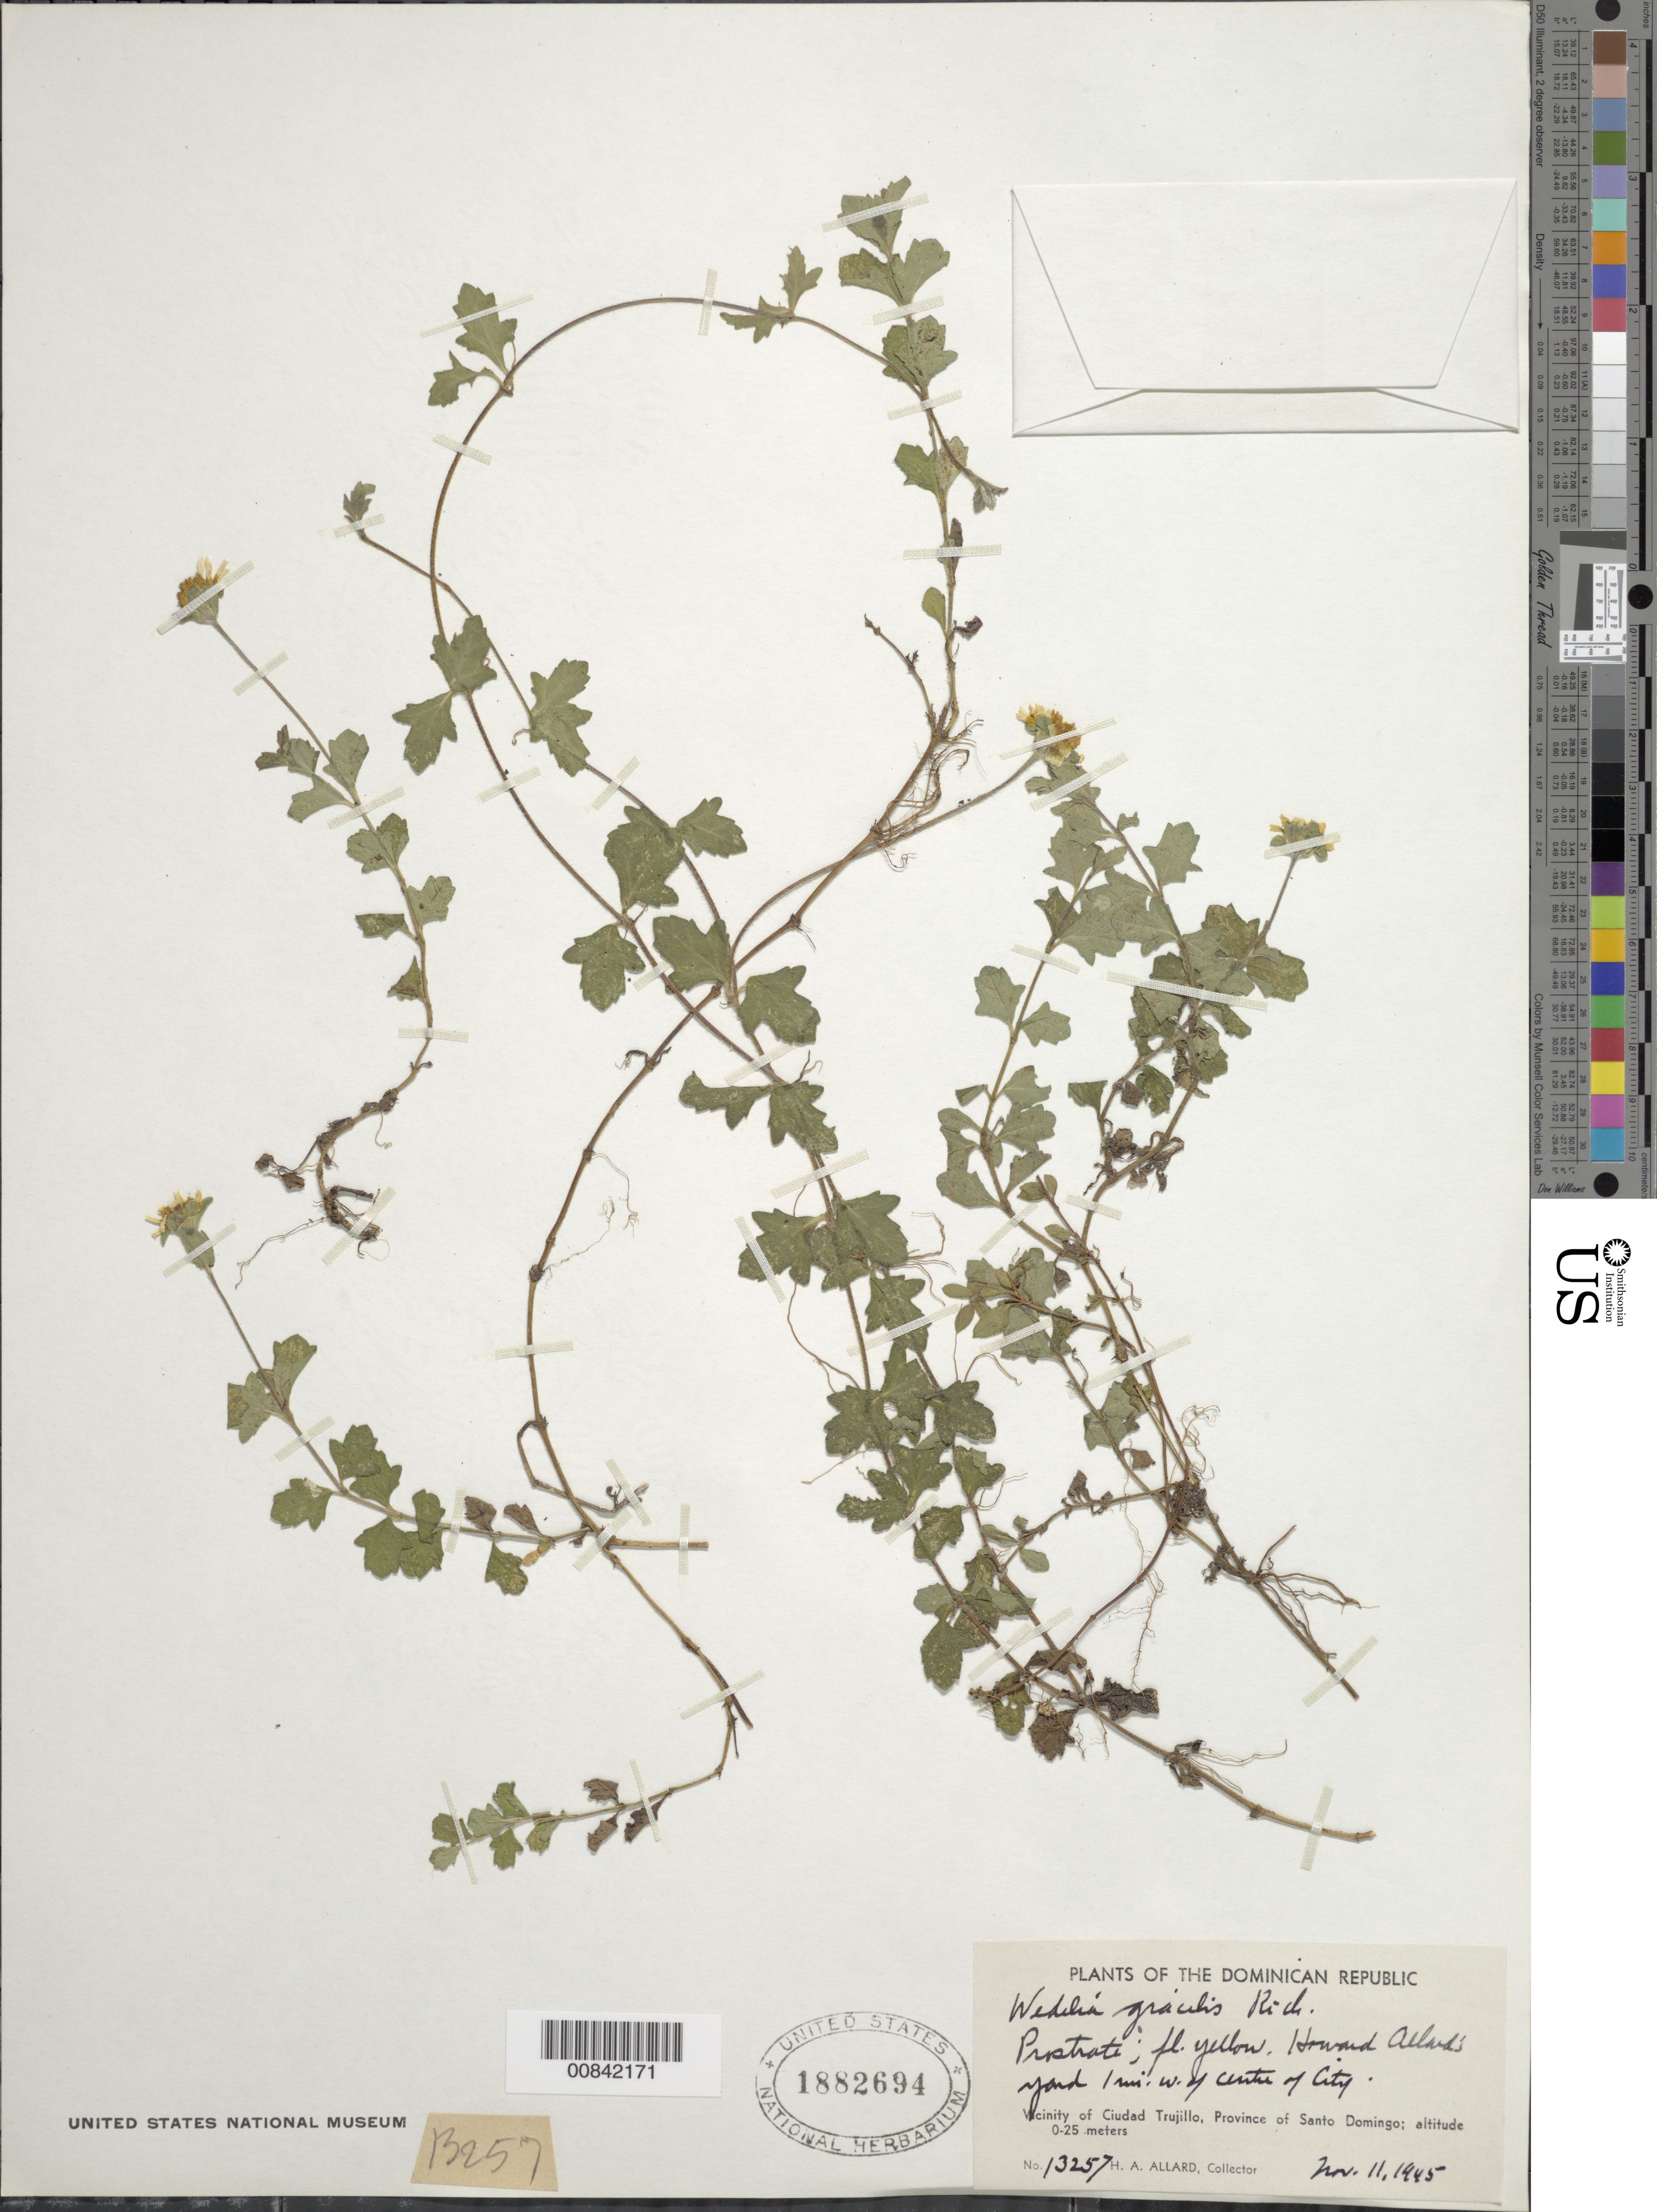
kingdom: Plantae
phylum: Tracheophyta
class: Magnoliopsida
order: Asterales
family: Asteraceae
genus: Sphagneticola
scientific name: Sphagneticola gracilis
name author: (Rich.) Pruski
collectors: H. A. Allard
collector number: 13257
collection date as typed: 11 Nov 1945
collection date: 1945-11-11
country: Dominican Republic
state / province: Distrito Nacional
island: Hispaniola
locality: Vicinity of Santo Domingo City, Howard Allard's yard, 1 mi W of center of city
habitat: Yard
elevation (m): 0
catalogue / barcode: US 1882694